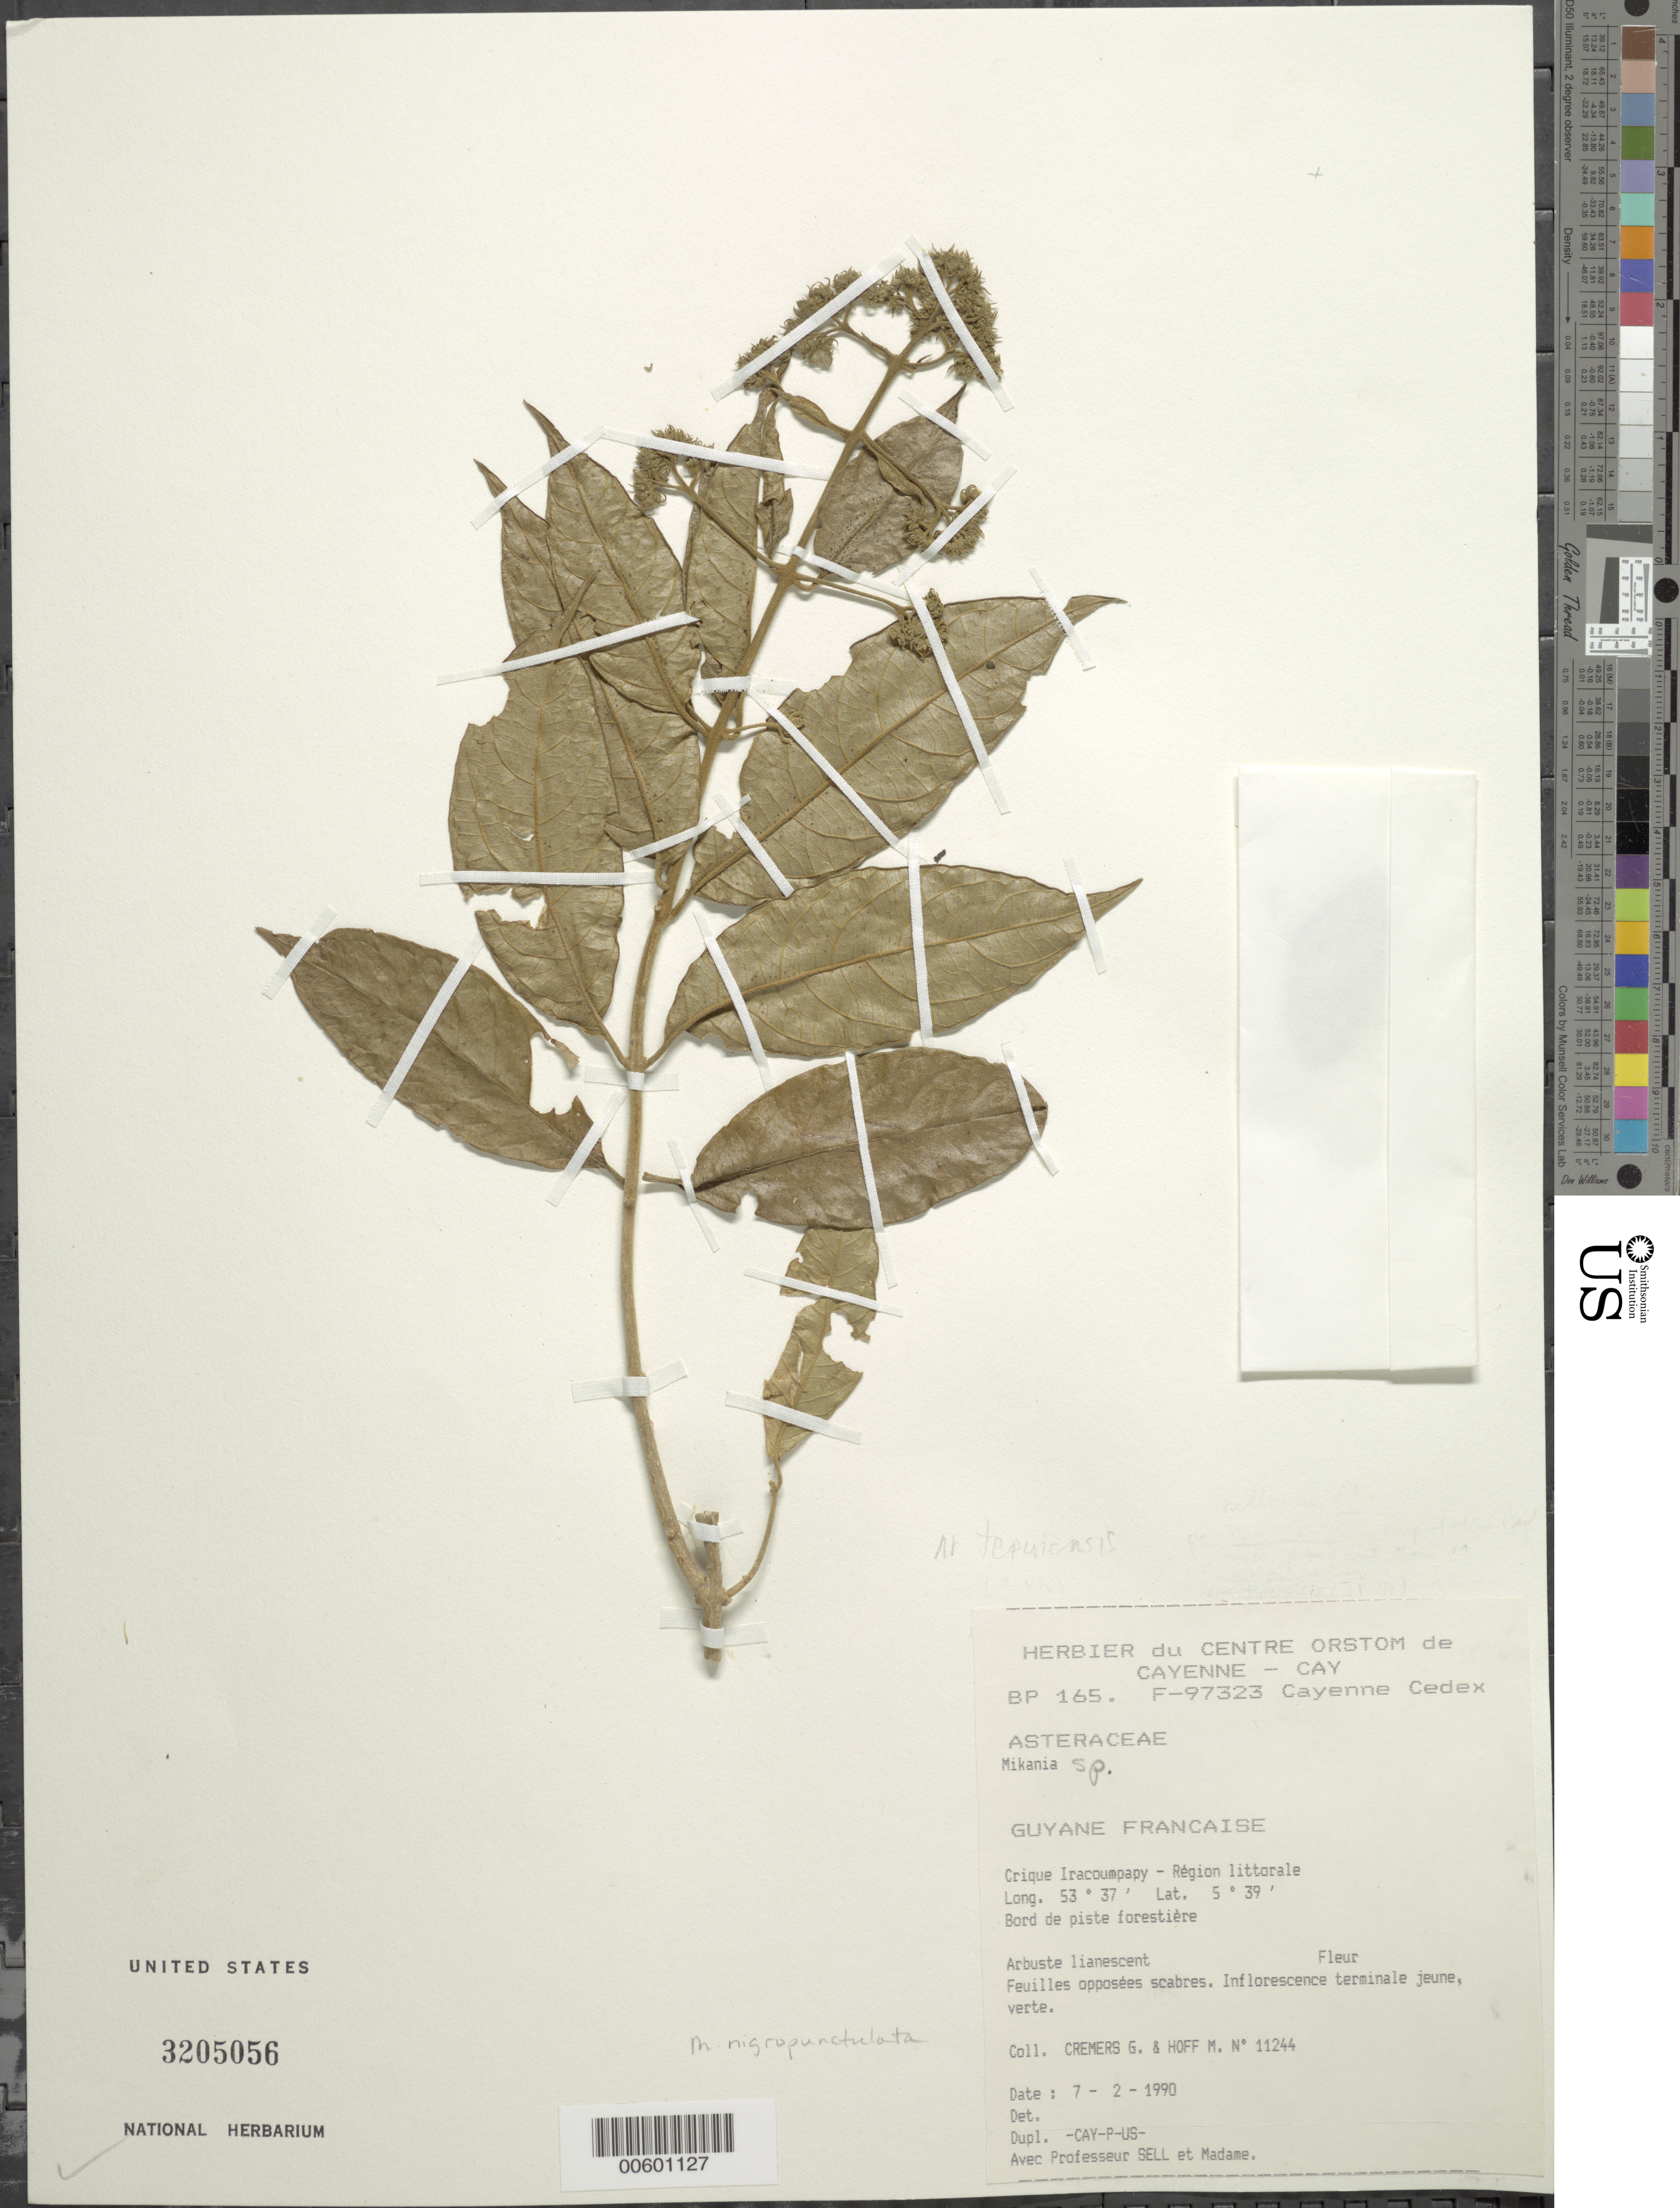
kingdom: Plantae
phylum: Tracheophyta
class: Magnoliopsida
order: Asterales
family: Asteraceae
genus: Mikania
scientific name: Mikania nigropunctulata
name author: Hieron.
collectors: G. Cremers & M. Hoff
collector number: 11244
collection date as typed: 7-Feb-90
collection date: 1990-02-07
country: French Guiana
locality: Crique Iracoumpapy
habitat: Bord de piste forestière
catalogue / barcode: US 3205056